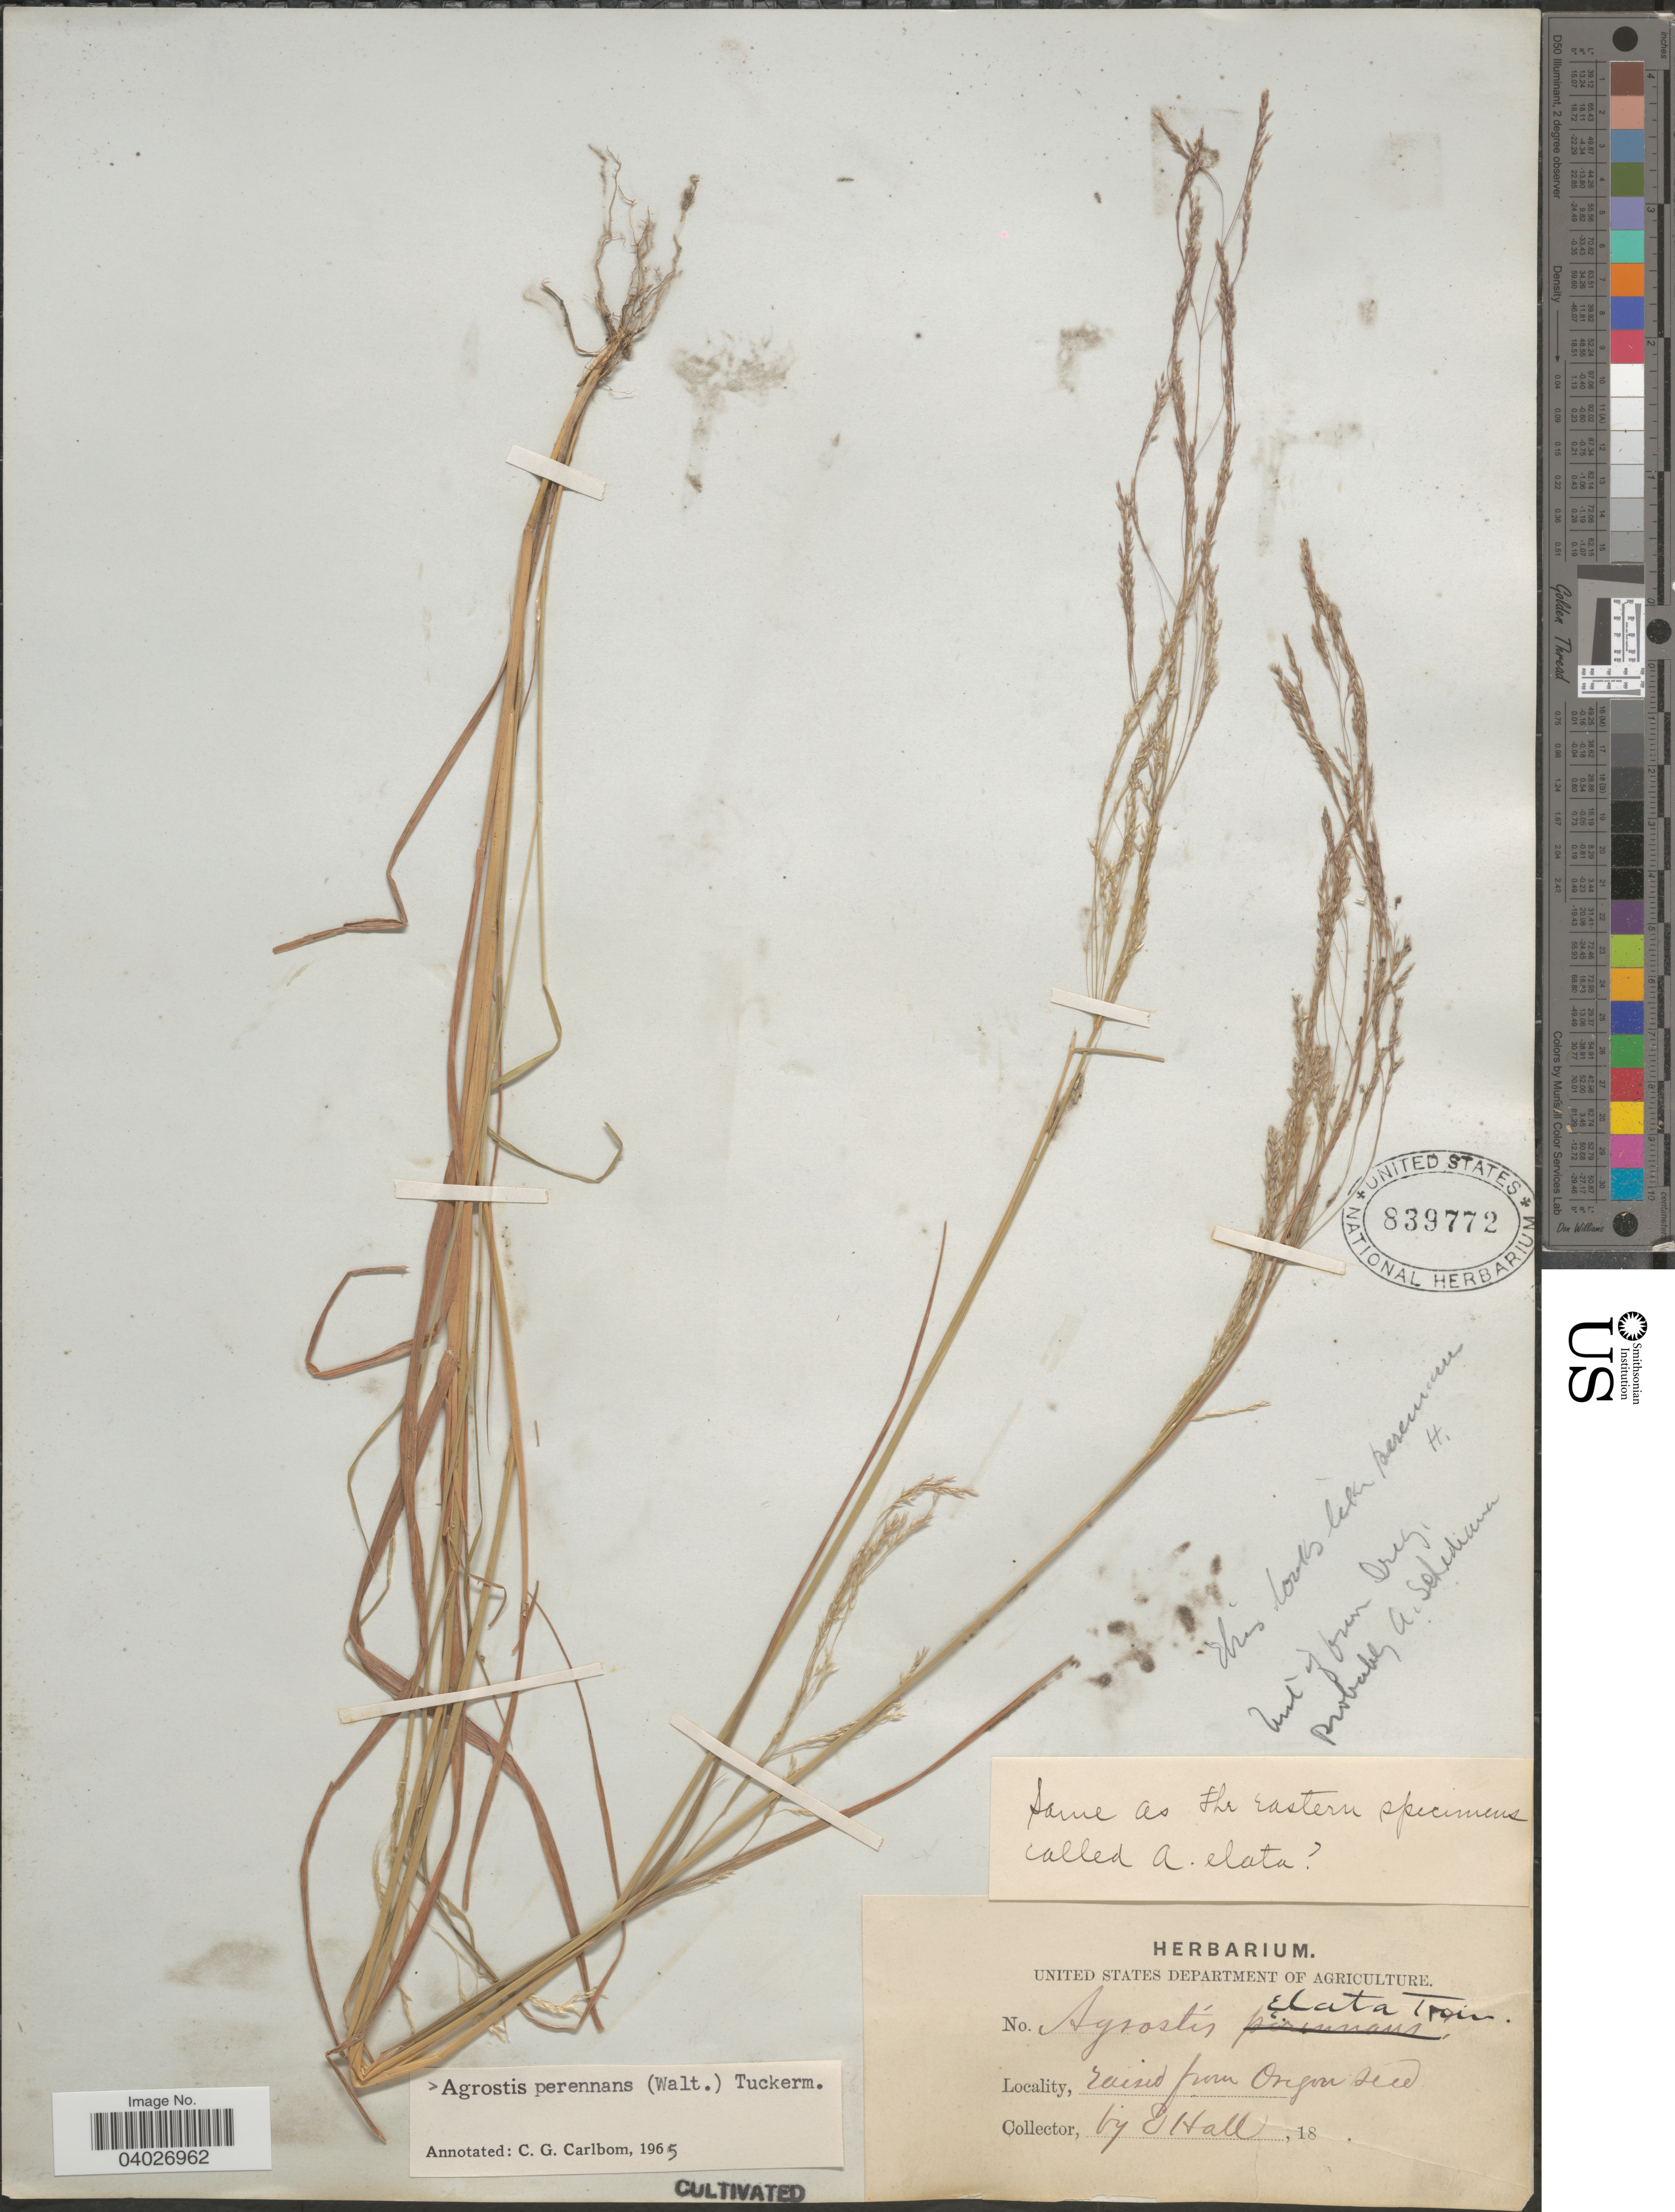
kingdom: Plantae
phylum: Tracheophyta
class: Liliopsida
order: Poales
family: Poaceae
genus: Agrostis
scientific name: Agrostis perennans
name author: (Walter) Tuck.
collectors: E. Hall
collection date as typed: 18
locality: Raised from Oregon seed .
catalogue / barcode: US 839772